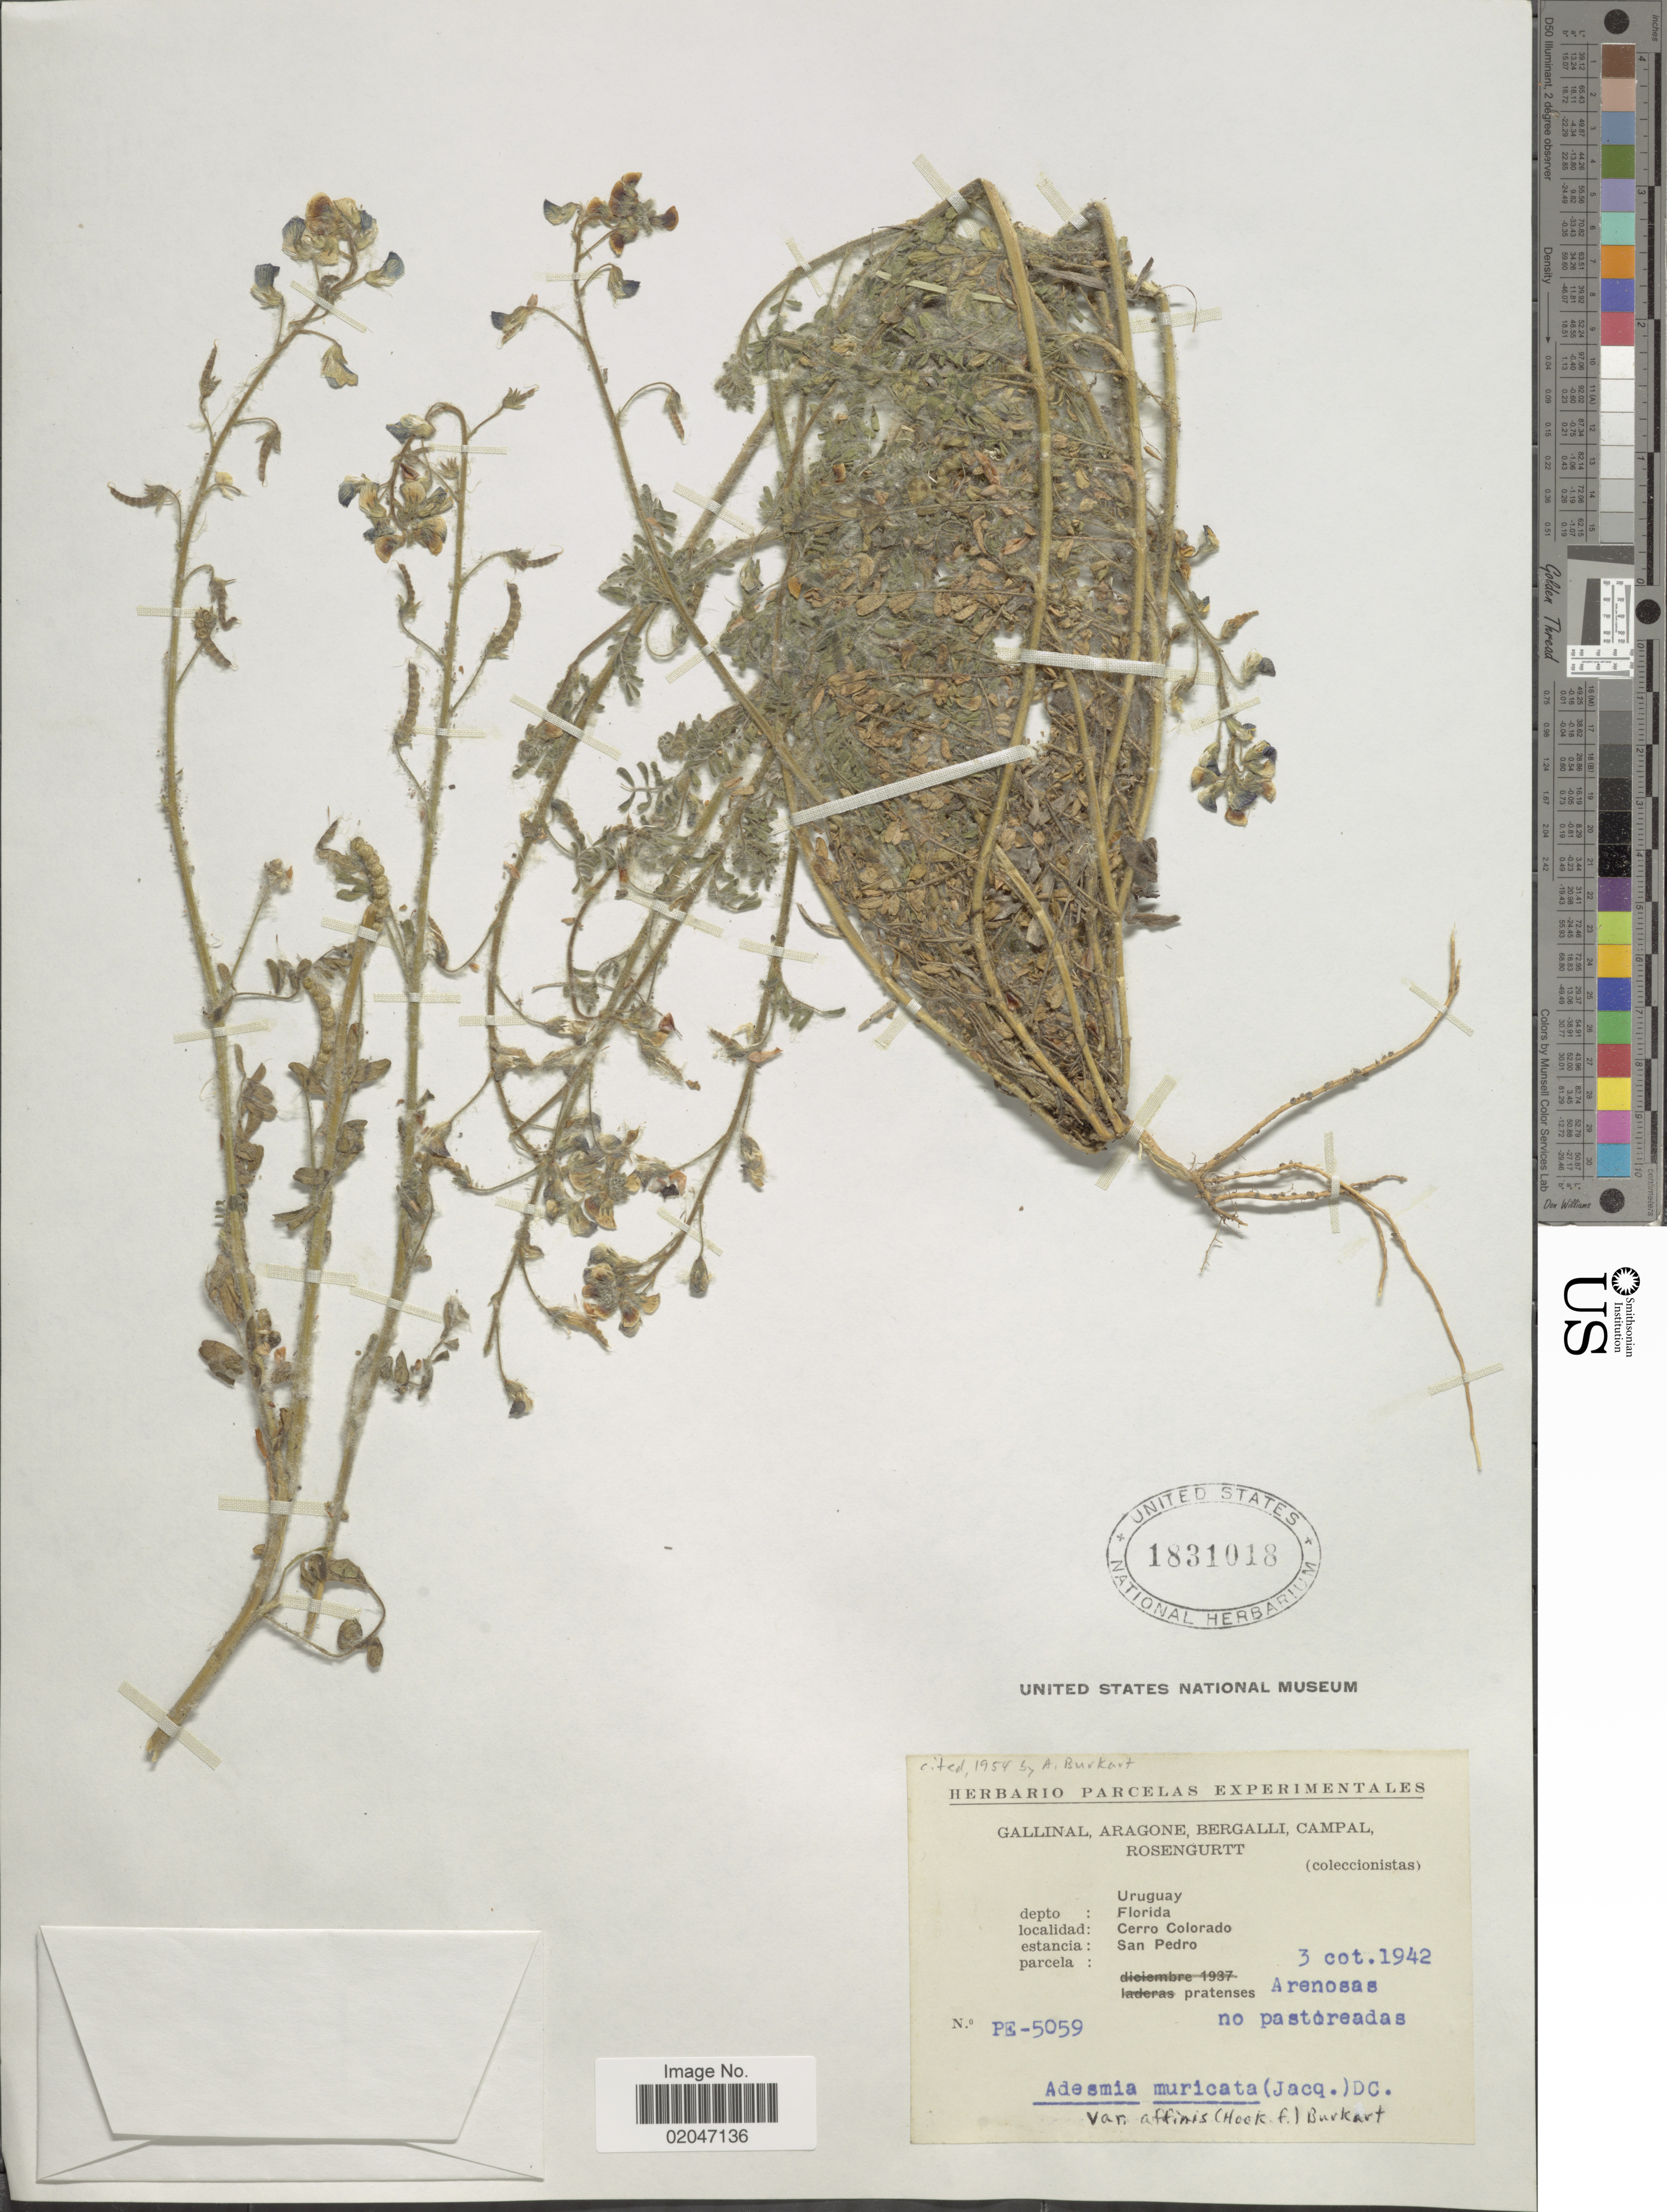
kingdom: Plantae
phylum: Tracheophyta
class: Magnoliopsida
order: Fabales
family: Fabaceae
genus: Adesmia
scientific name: Adesmia muricata var. affinis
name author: (Hook. f.) Burkart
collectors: -. Gallinal, -- Aragone, -- Bergalli, -- Campal & Rosengurtt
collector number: PE-5059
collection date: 1942-10-03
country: Uruguay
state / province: Florida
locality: Cerro Colorado, Estancia San Pedro.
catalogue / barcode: US 1831018